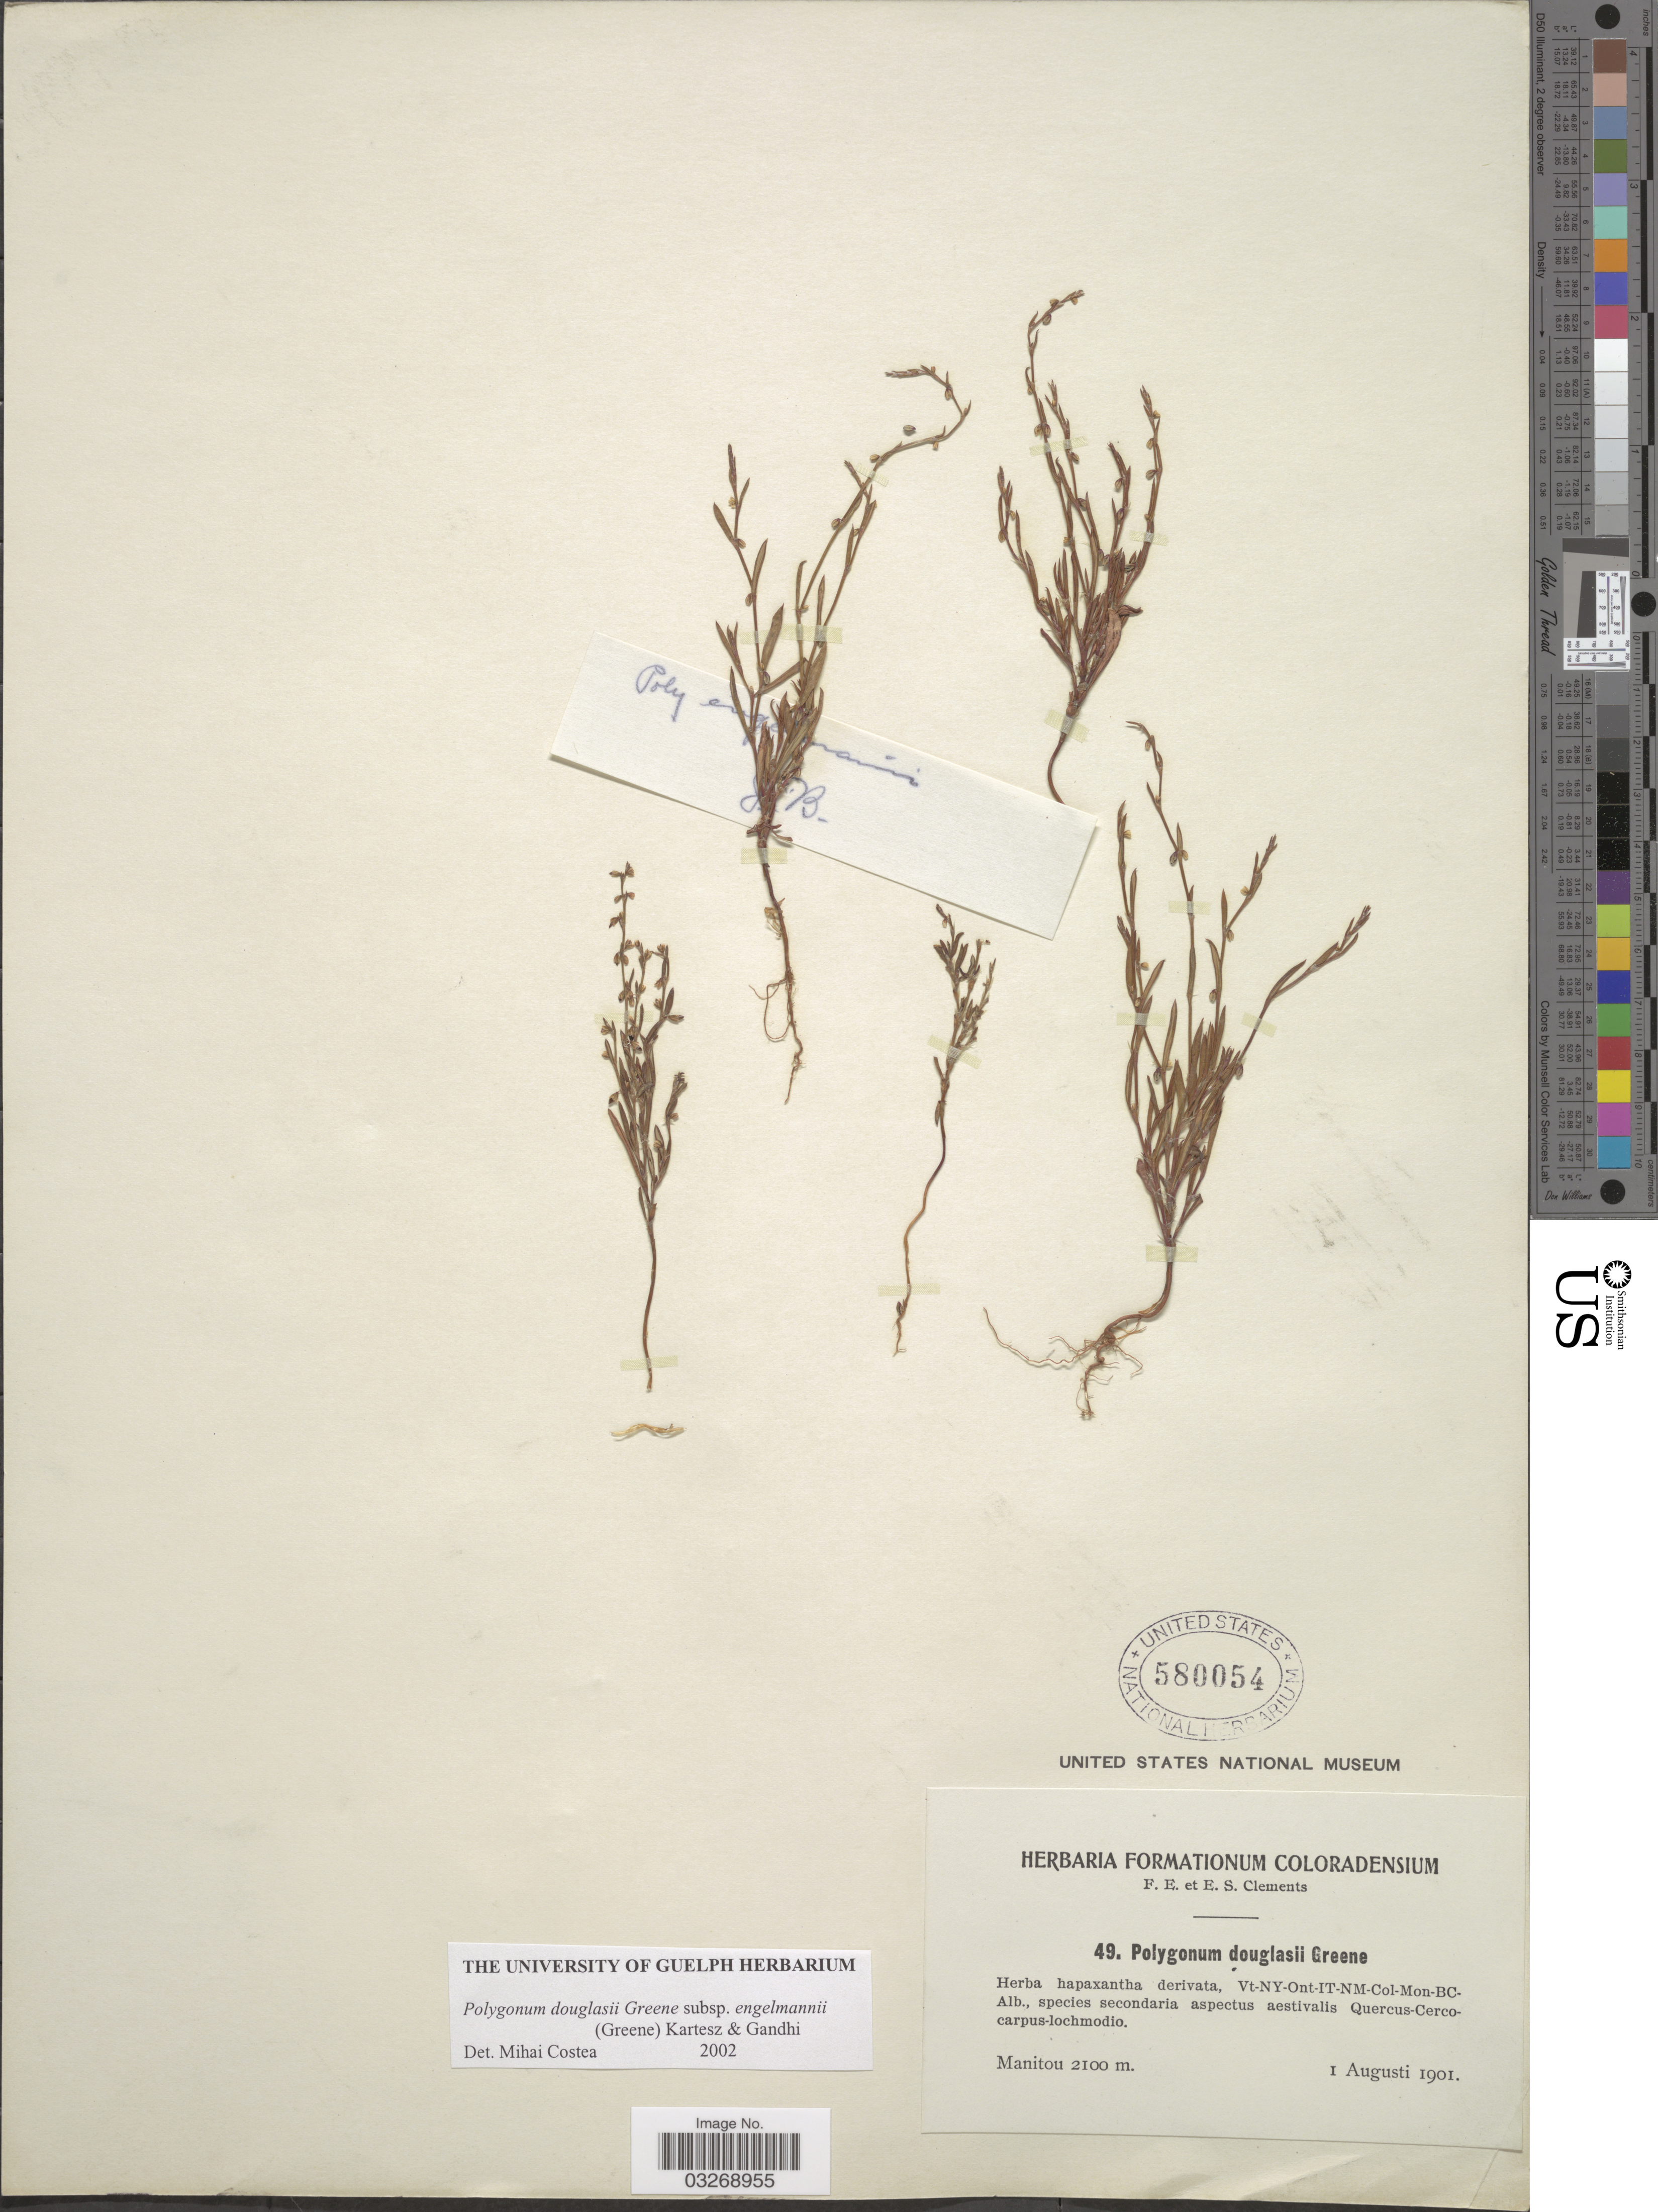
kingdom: Plantae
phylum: Tracheophyta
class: Magnoliopsida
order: Caryophyllales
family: Polygonaceae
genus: Polygonum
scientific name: Polygonum douglasii subsp. engelmannii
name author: (S.W. Greene) Kartesz & Gandhi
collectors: F. E. Clements & E. S. Clements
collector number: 49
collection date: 1901-08-01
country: United States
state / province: Colorado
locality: Manitou.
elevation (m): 2100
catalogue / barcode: US 580054